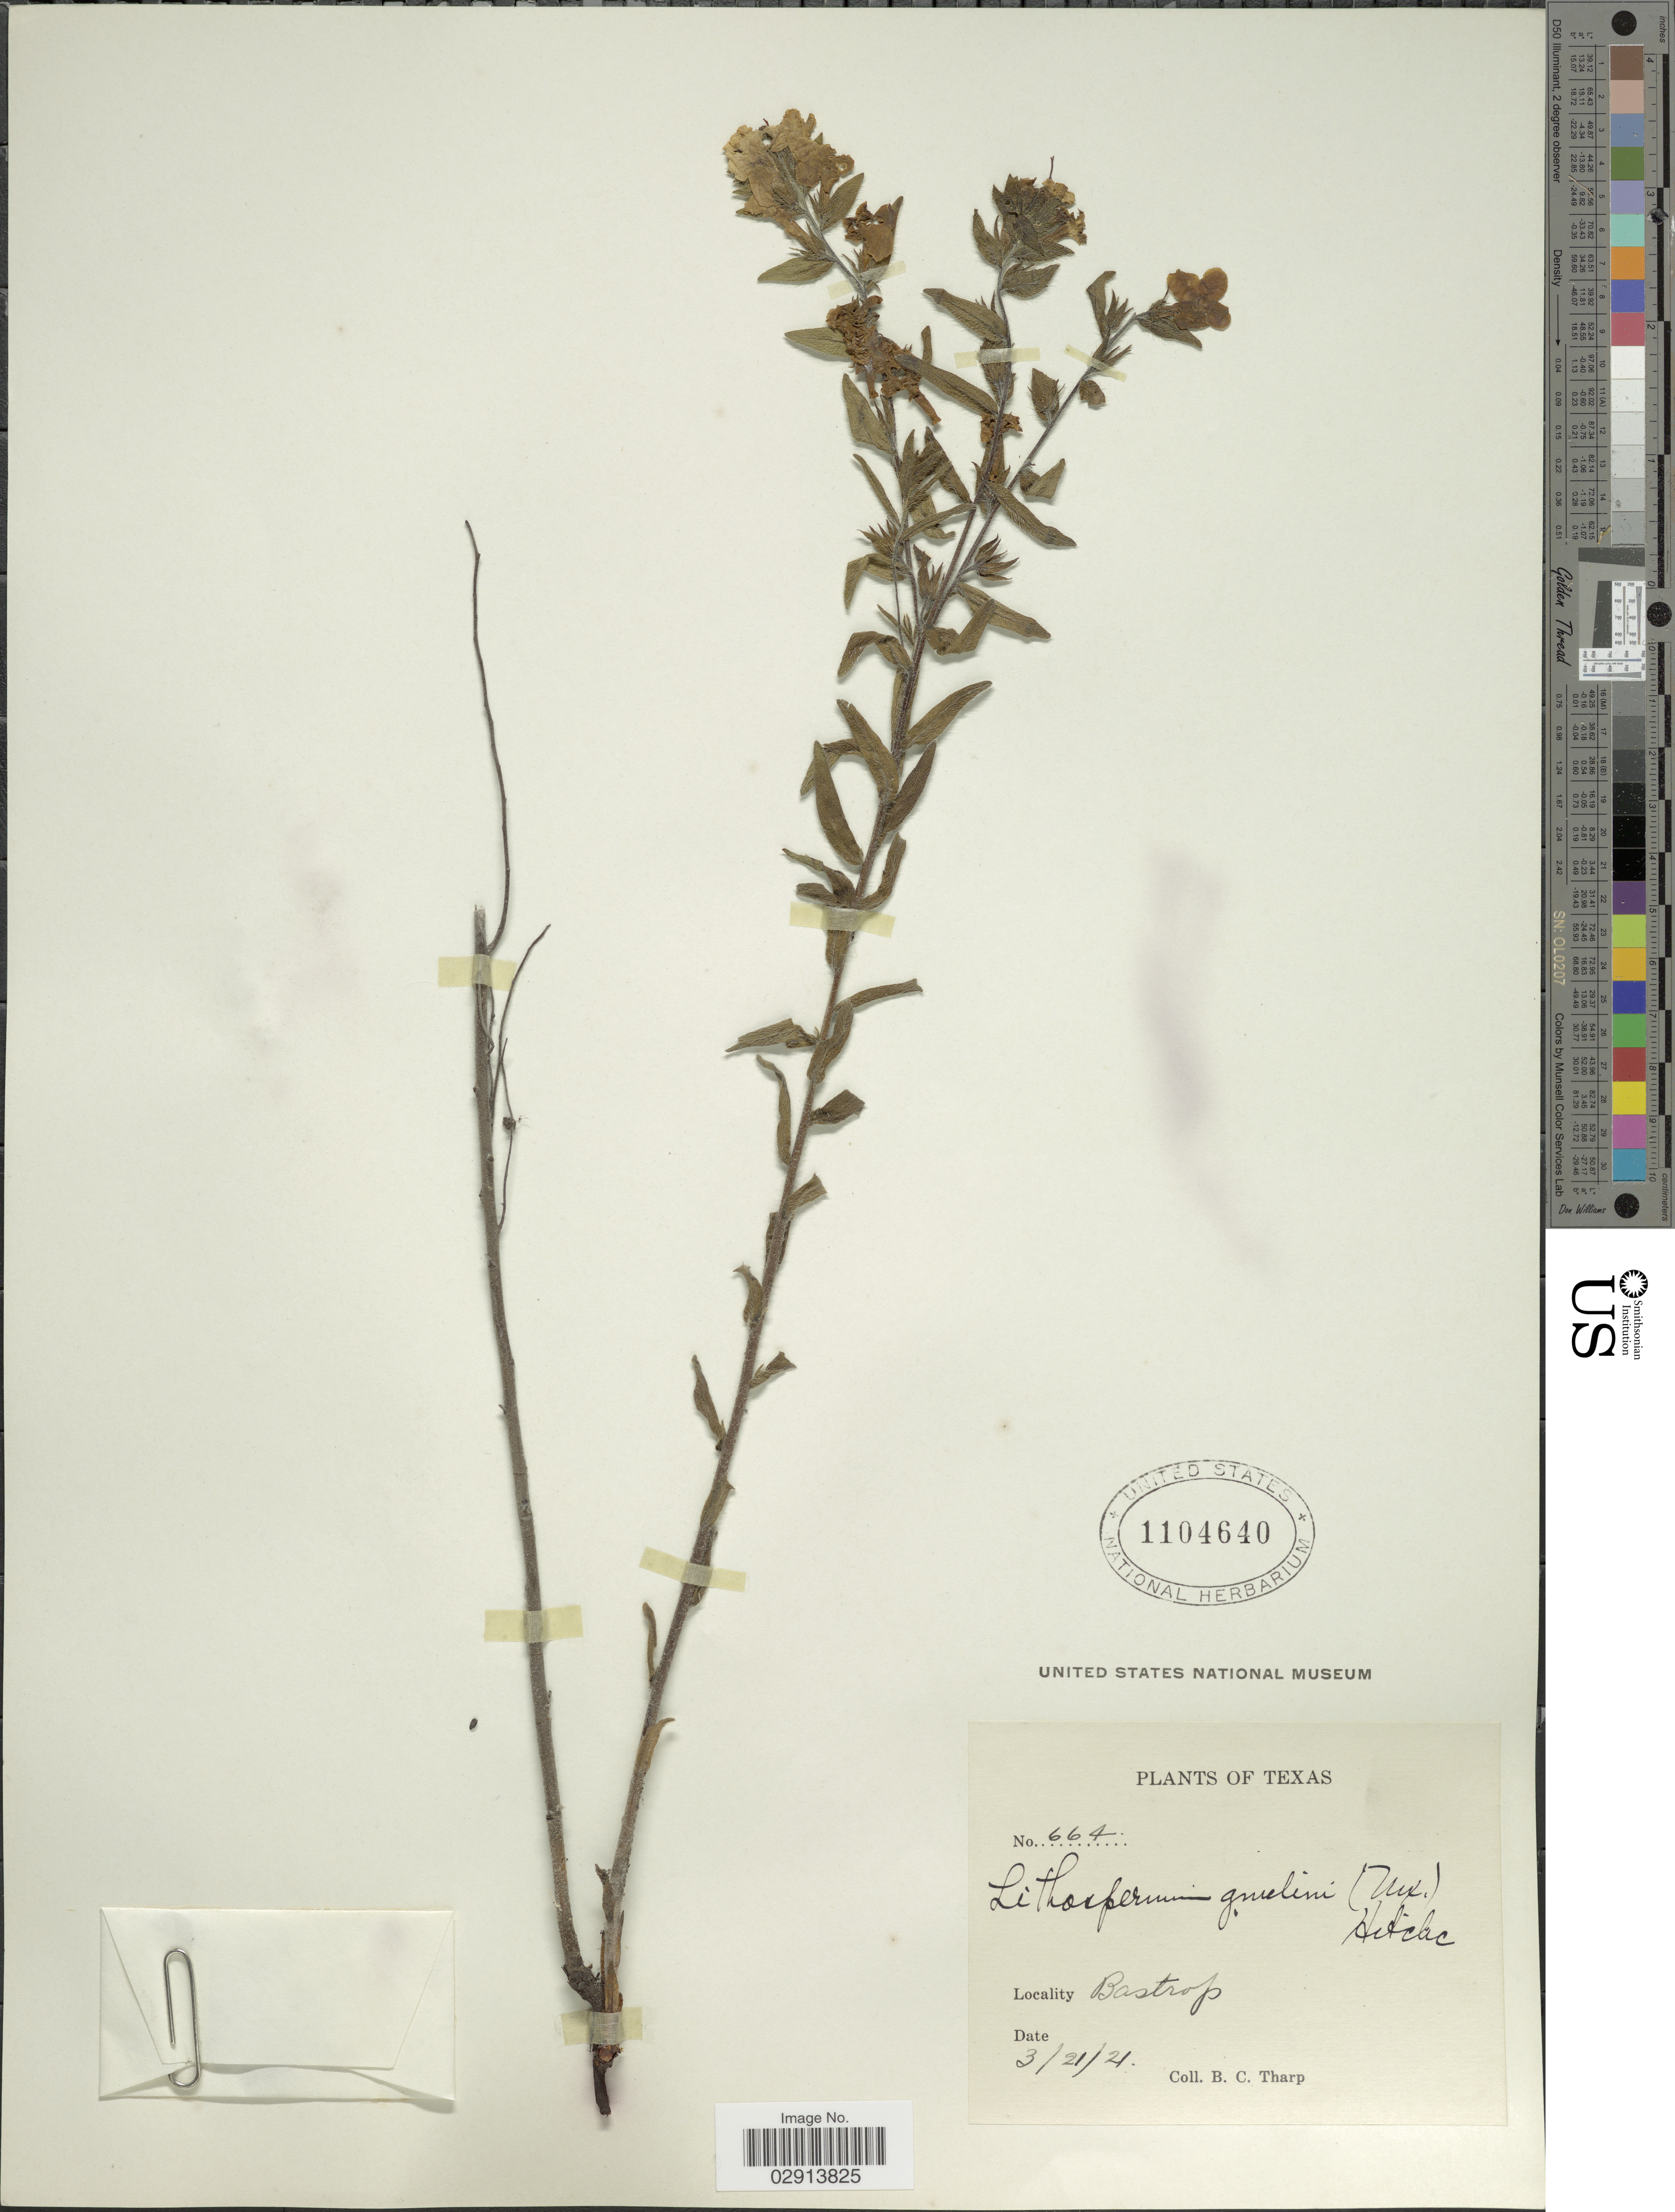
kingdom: Plantae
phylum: Tracheophyta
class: Magnoliopsida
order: Boraginales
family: Boraginaceae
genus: Lithospermum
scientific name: Lithospermum caroliniense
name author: (J.F. Gmel.) MacMill.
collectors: B. C. Tharp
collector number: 664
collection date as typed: Transcribed d/m/y: 21/3/21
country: United States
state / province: Texas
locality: Bastrop.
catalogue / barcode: US 1104640